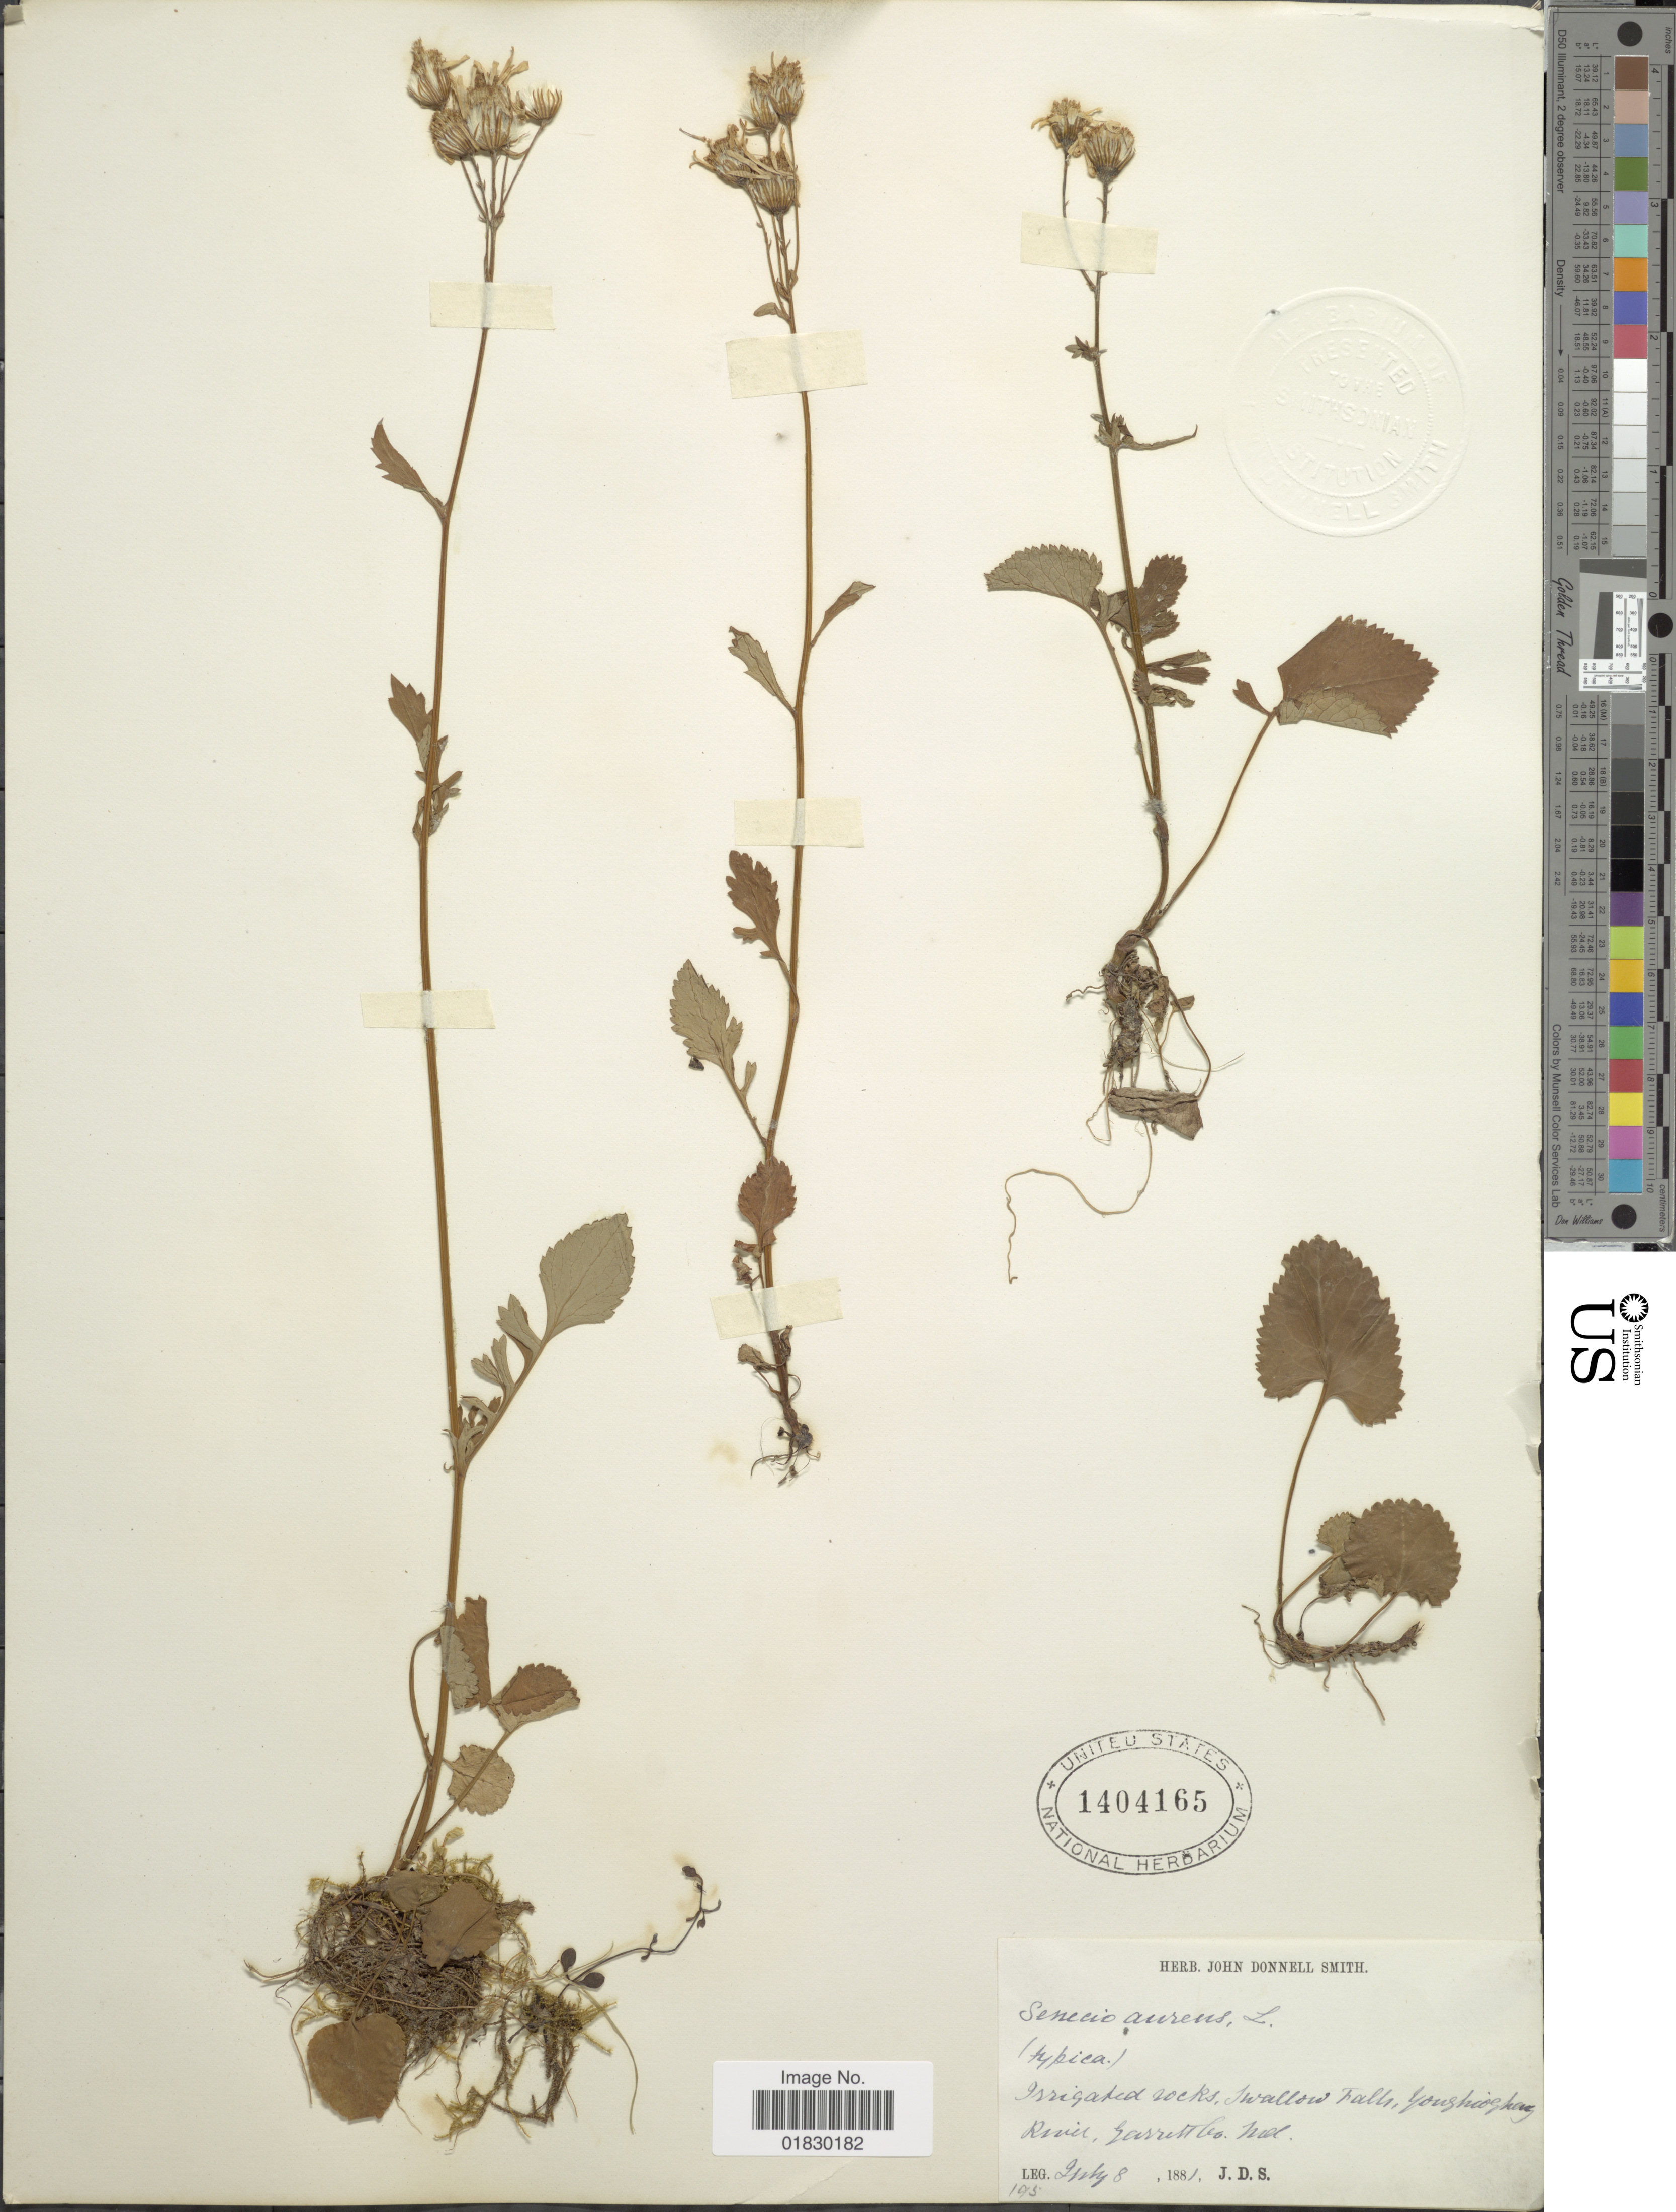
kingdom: Plantae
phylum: Tracheophyta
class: Magnoliopsida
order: Asterales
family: Asteraceae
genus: Packera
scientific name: Packera aurea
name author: (L.) Á. Löve & D. Löve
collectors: J. Donnell Smith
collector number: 195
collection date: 1881-07-08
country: United States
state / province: Maryland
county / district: Garrett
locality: Swallow Falls, Youghiogheney River, Garrett Co., MD.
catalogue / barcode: US 1404165